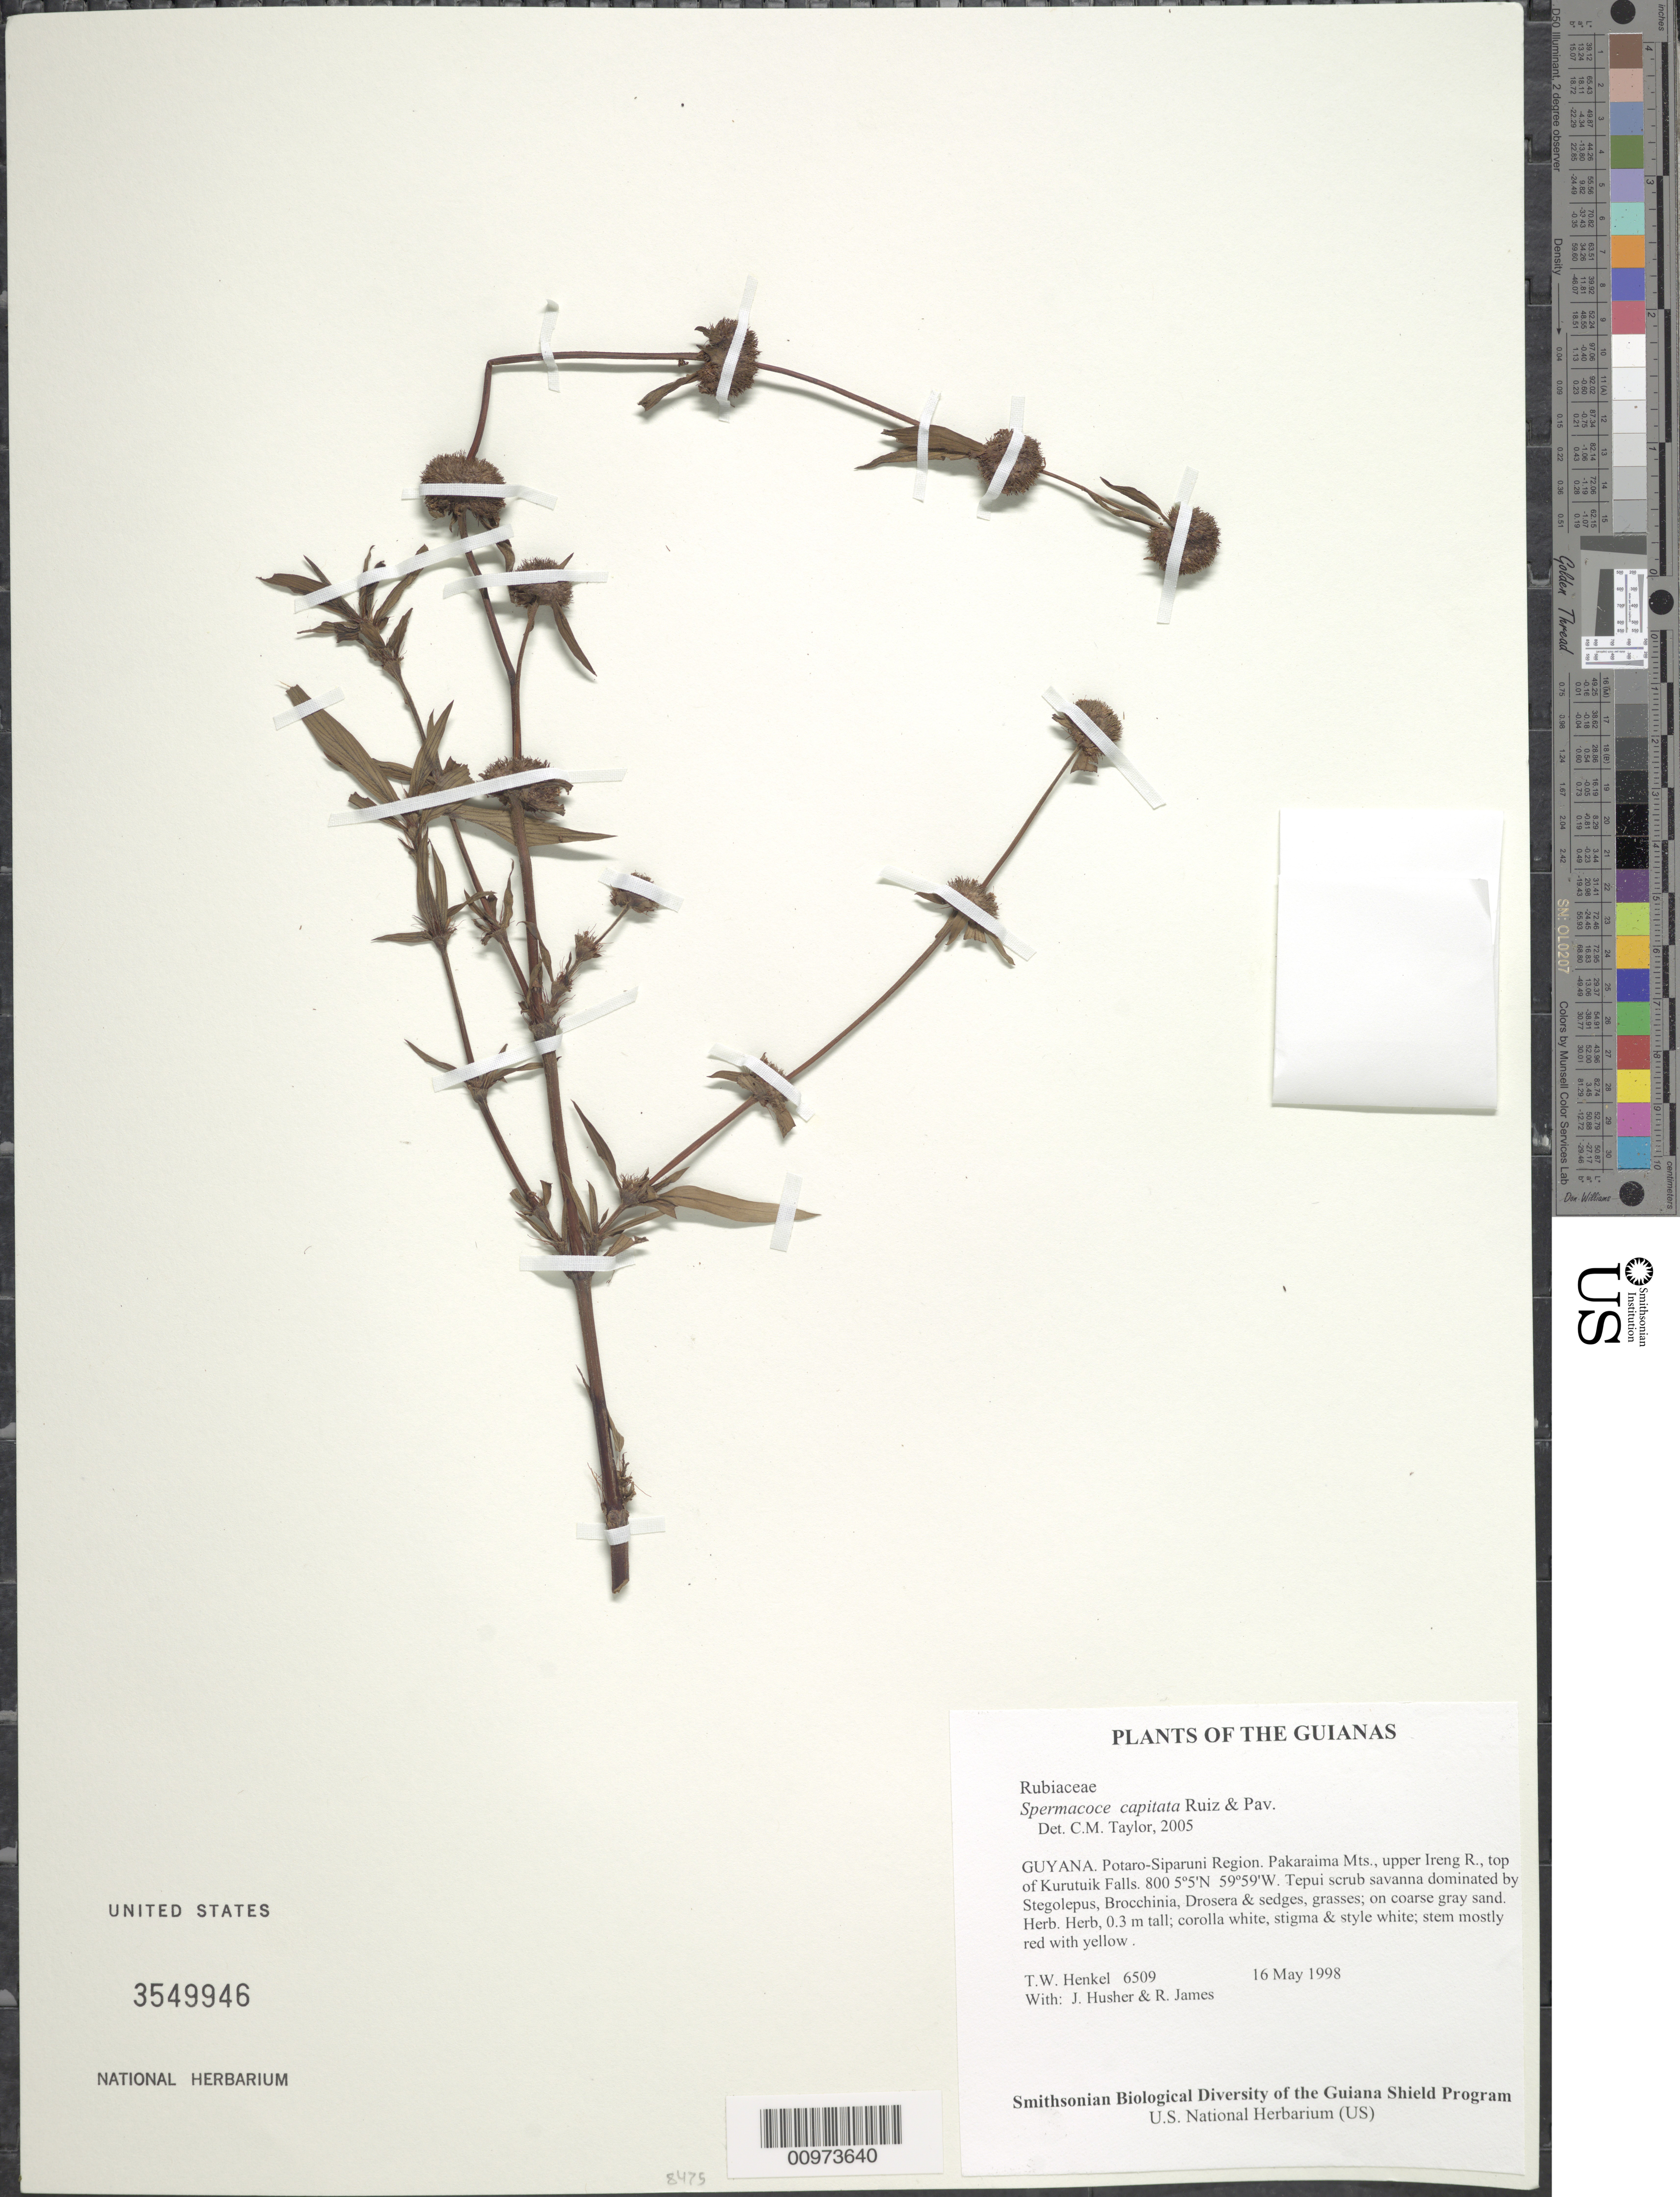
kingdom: Plantae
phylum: Tracheophyta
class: Magnoliopsida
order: Gentianales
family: Rubiaceae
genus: Spermacoce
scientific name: Spermacoce capitata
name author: Ruiz & Pav.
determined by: Taylor, Charlotte M.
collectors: T. Henkel, J. Husher & R. James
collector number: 6509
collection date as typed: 16 May 1998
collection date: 1998-05-16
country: Guyana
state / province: Potaro-Siparuni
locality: Pakaraima Mts., upper Ireng R., top of Kurutuik Falls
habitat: Tepui scrub savanna dominated by Stegolepus, Brocchinia, Drosera & sedges, grasses; on coarse gray sand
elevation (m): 800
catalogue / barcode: US 3549946